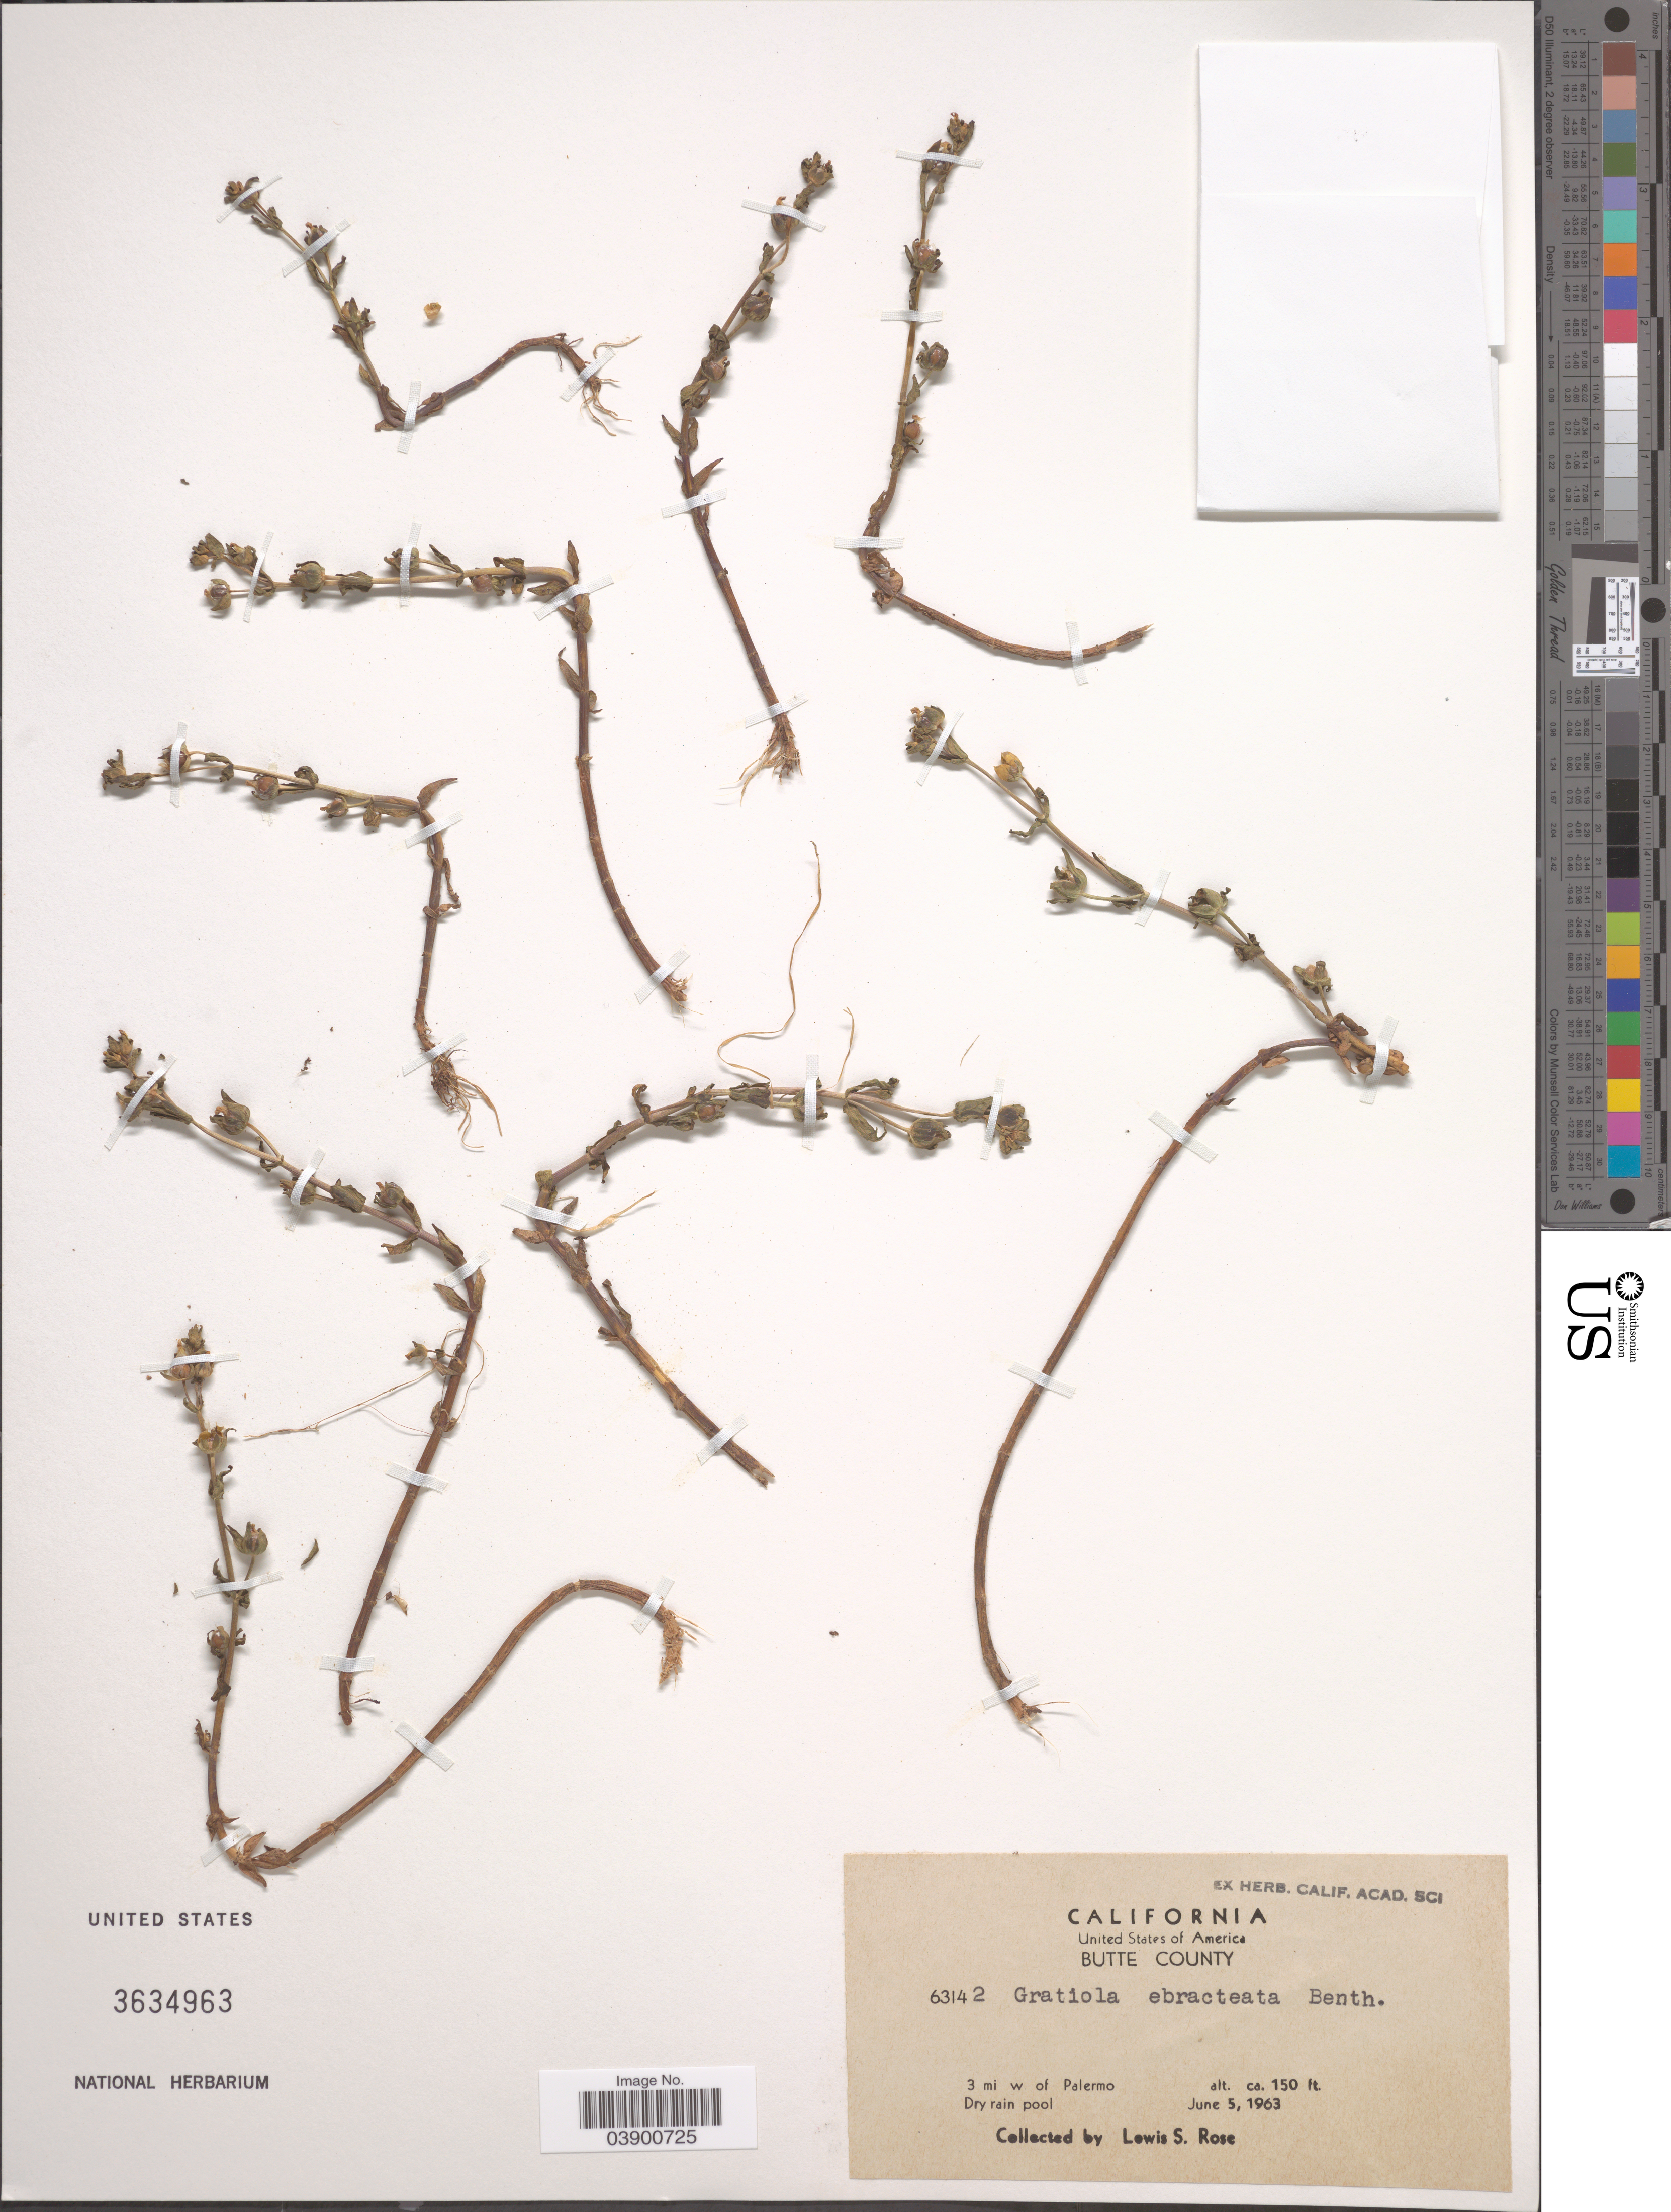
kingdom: Plantae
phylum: Tracheophyta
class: Magnoliopsida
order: Lamiales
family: Plantaginaceae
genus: Gratiola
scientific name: Gratiola ebracteata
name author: Benth.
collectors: L. S. Rose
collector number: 63142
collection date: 1963-06-05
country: United States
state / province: California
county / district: Butte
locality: Butte County. 3 mi w of Palermo.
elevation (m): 46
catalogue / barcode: US 3634963